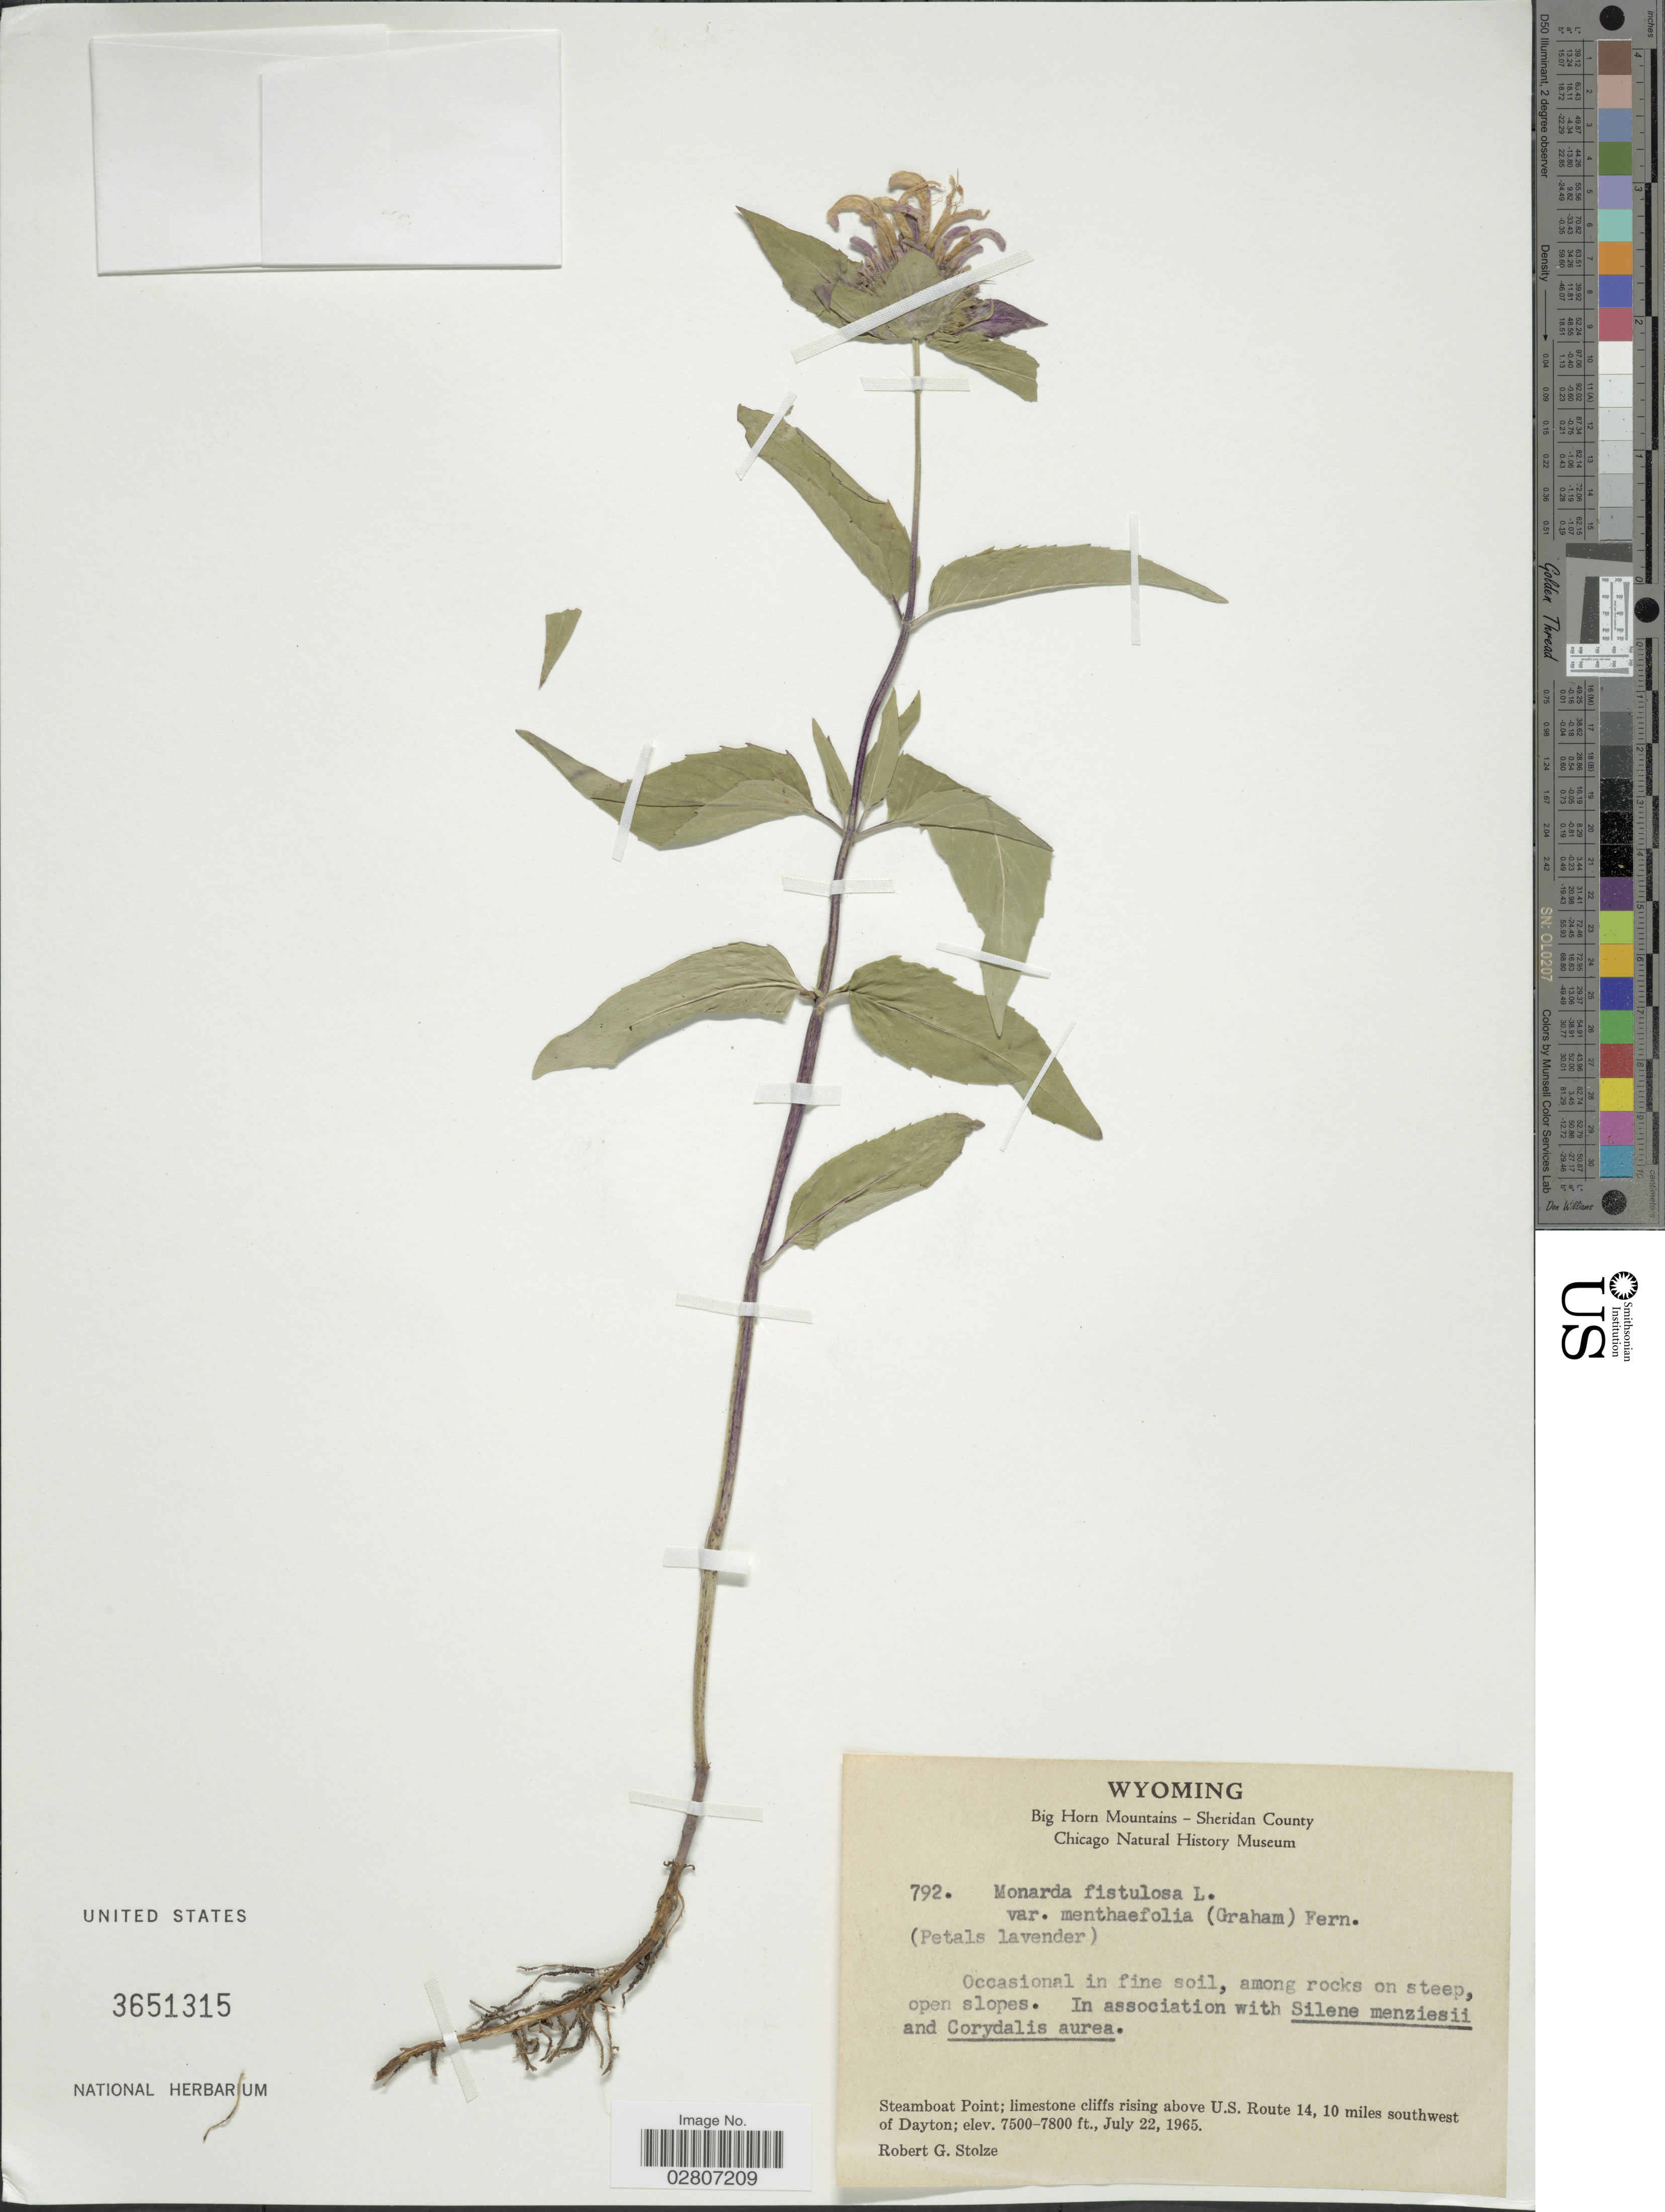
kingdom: Plantae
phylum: Tracheophyta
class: Magnoliopsida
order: Lamiales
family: Lamiaceae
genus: Monarda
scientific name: Monarda fistulosa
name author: L.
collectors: R. G. Stolze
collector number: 792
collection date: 1965-07-22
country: United States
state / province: Wyoming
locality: Steamboat Point; limestone cliffs rising above U.S. Route 14, 10 miles southwest of Dayton.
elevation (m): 2286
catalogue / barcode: US 3651315